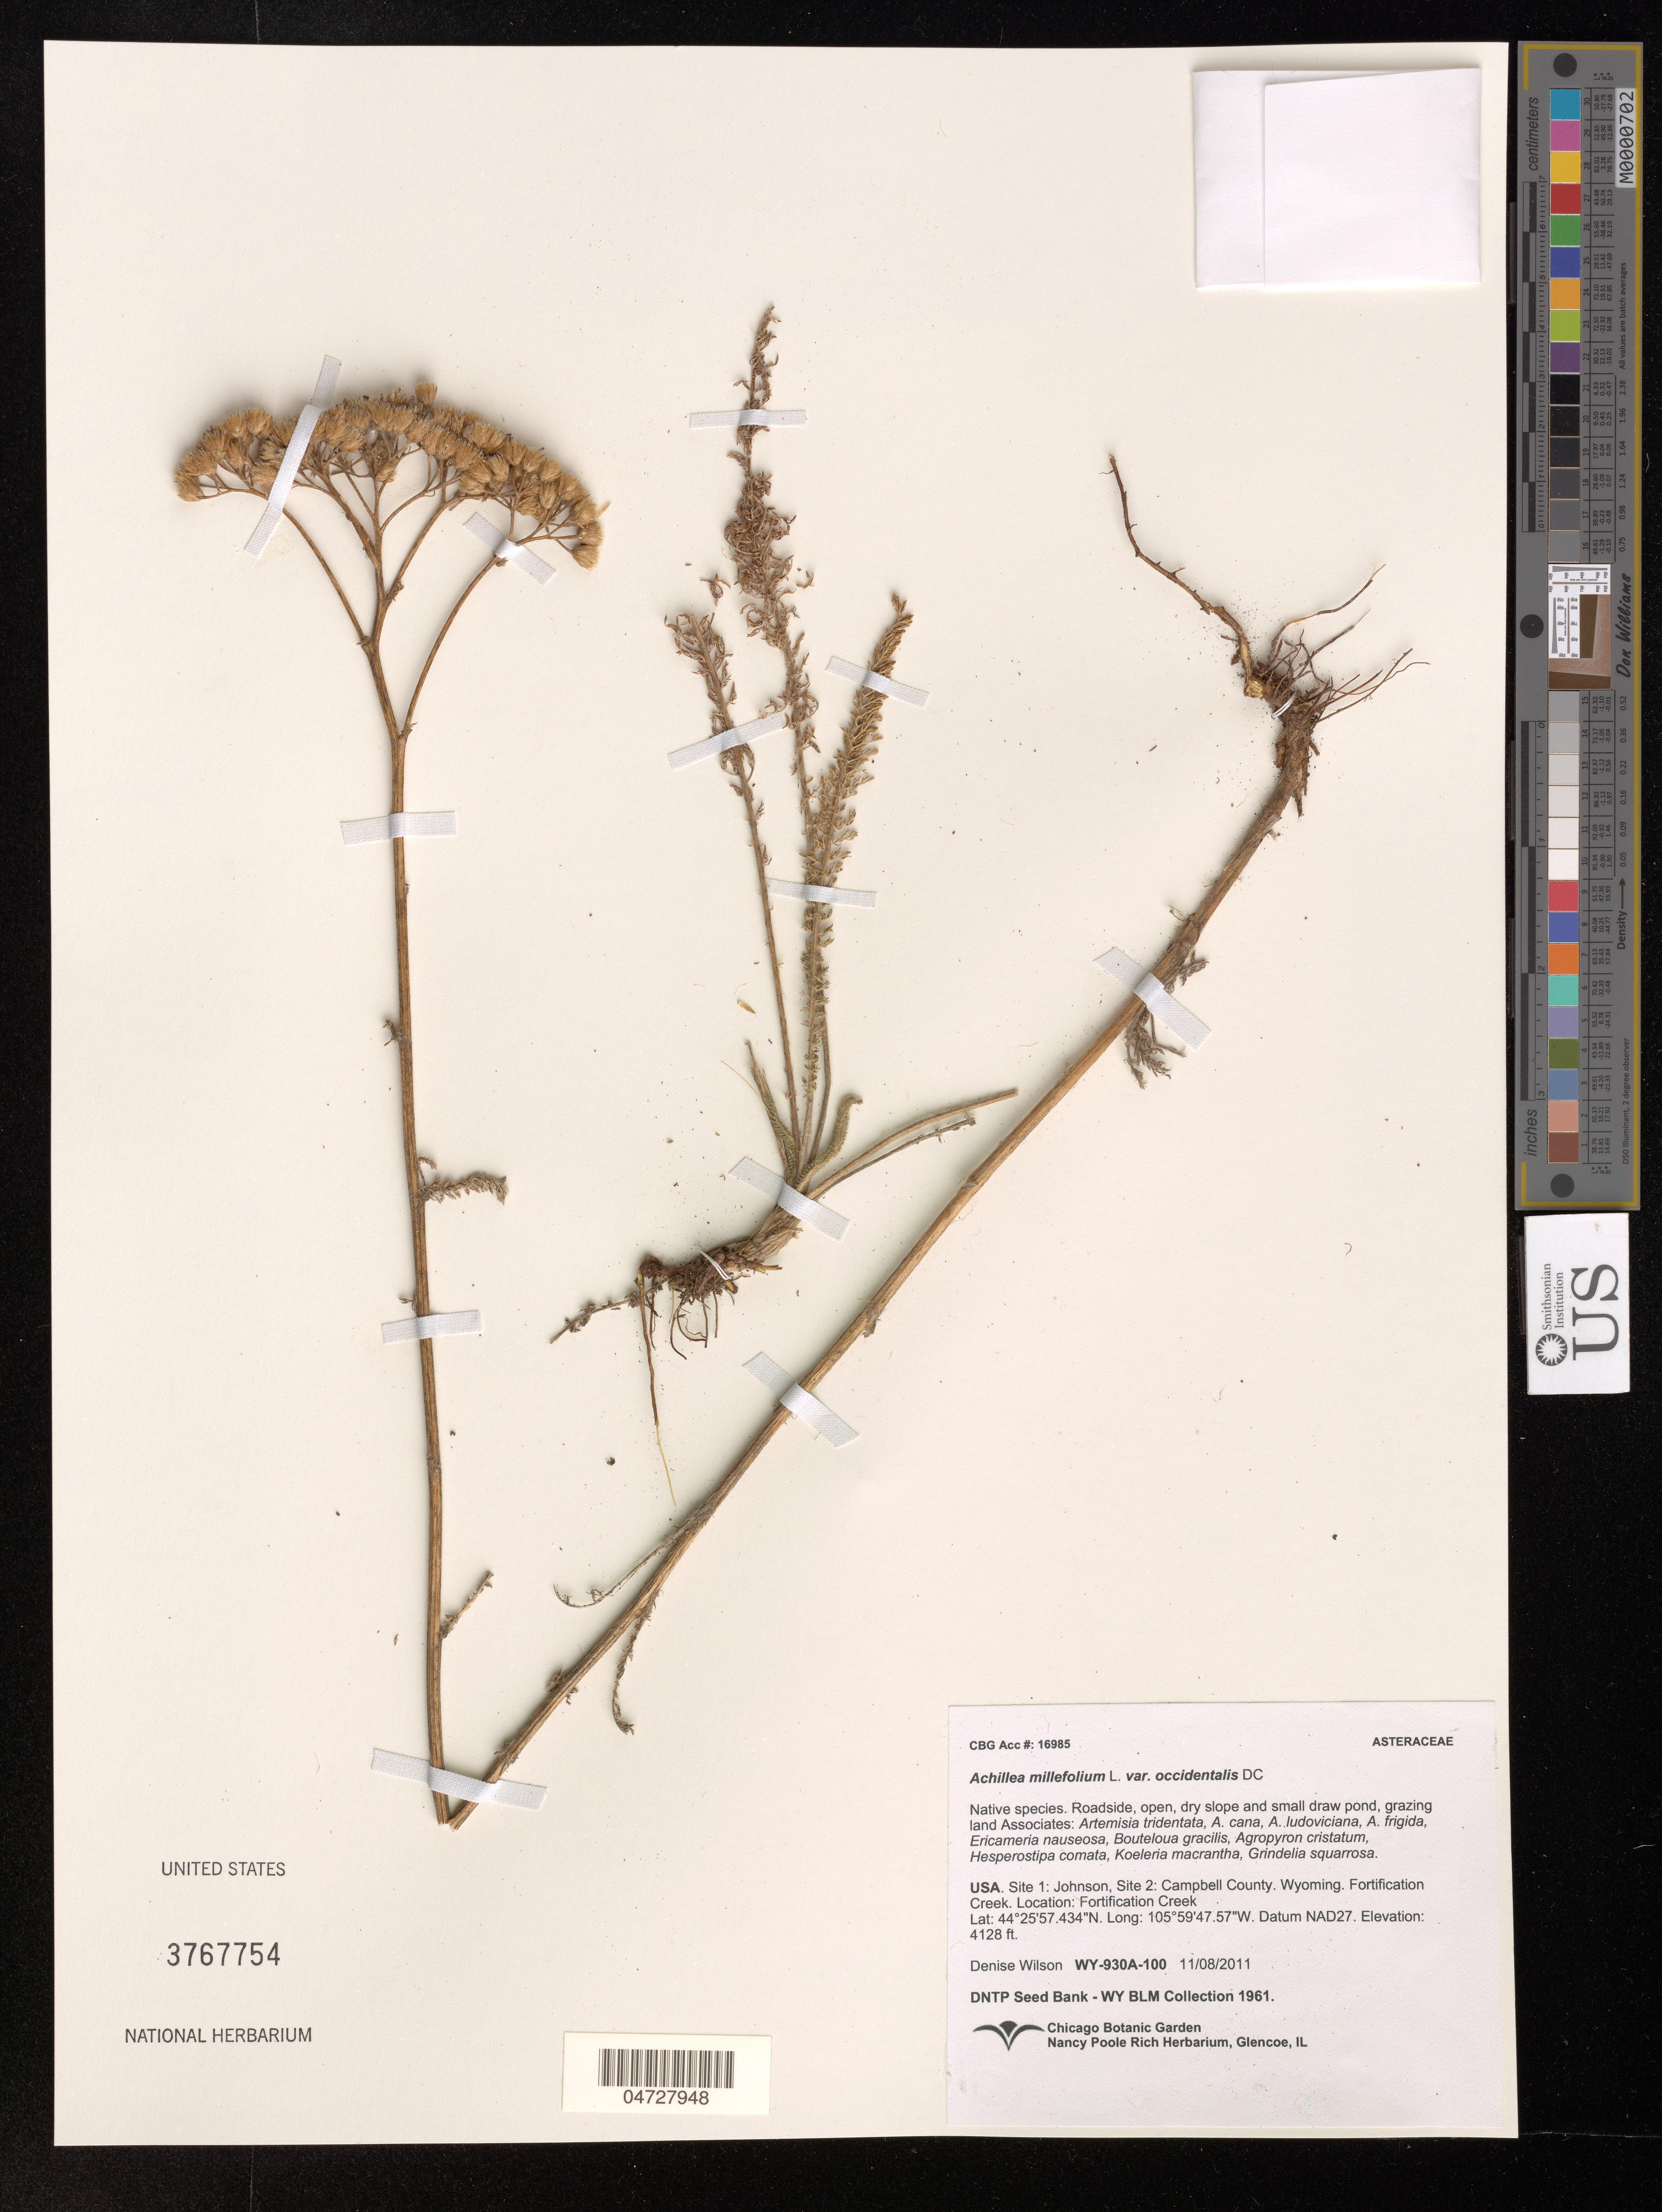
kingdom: Plantae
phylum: Tracheophyta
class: Magnoliopsida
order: Asterales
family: Asteraceae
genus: Achillea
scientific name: Achillea millefolium var. occidentalis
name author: (Bong.) DC.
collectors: D. Wilson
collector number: WY-930A-100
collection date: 2011-11-08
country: United States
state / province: Wyoming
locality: Site 1: Johnson, Site 2: Campbell County, Fortification Creek.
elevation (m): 1258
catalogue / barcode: US 3767754